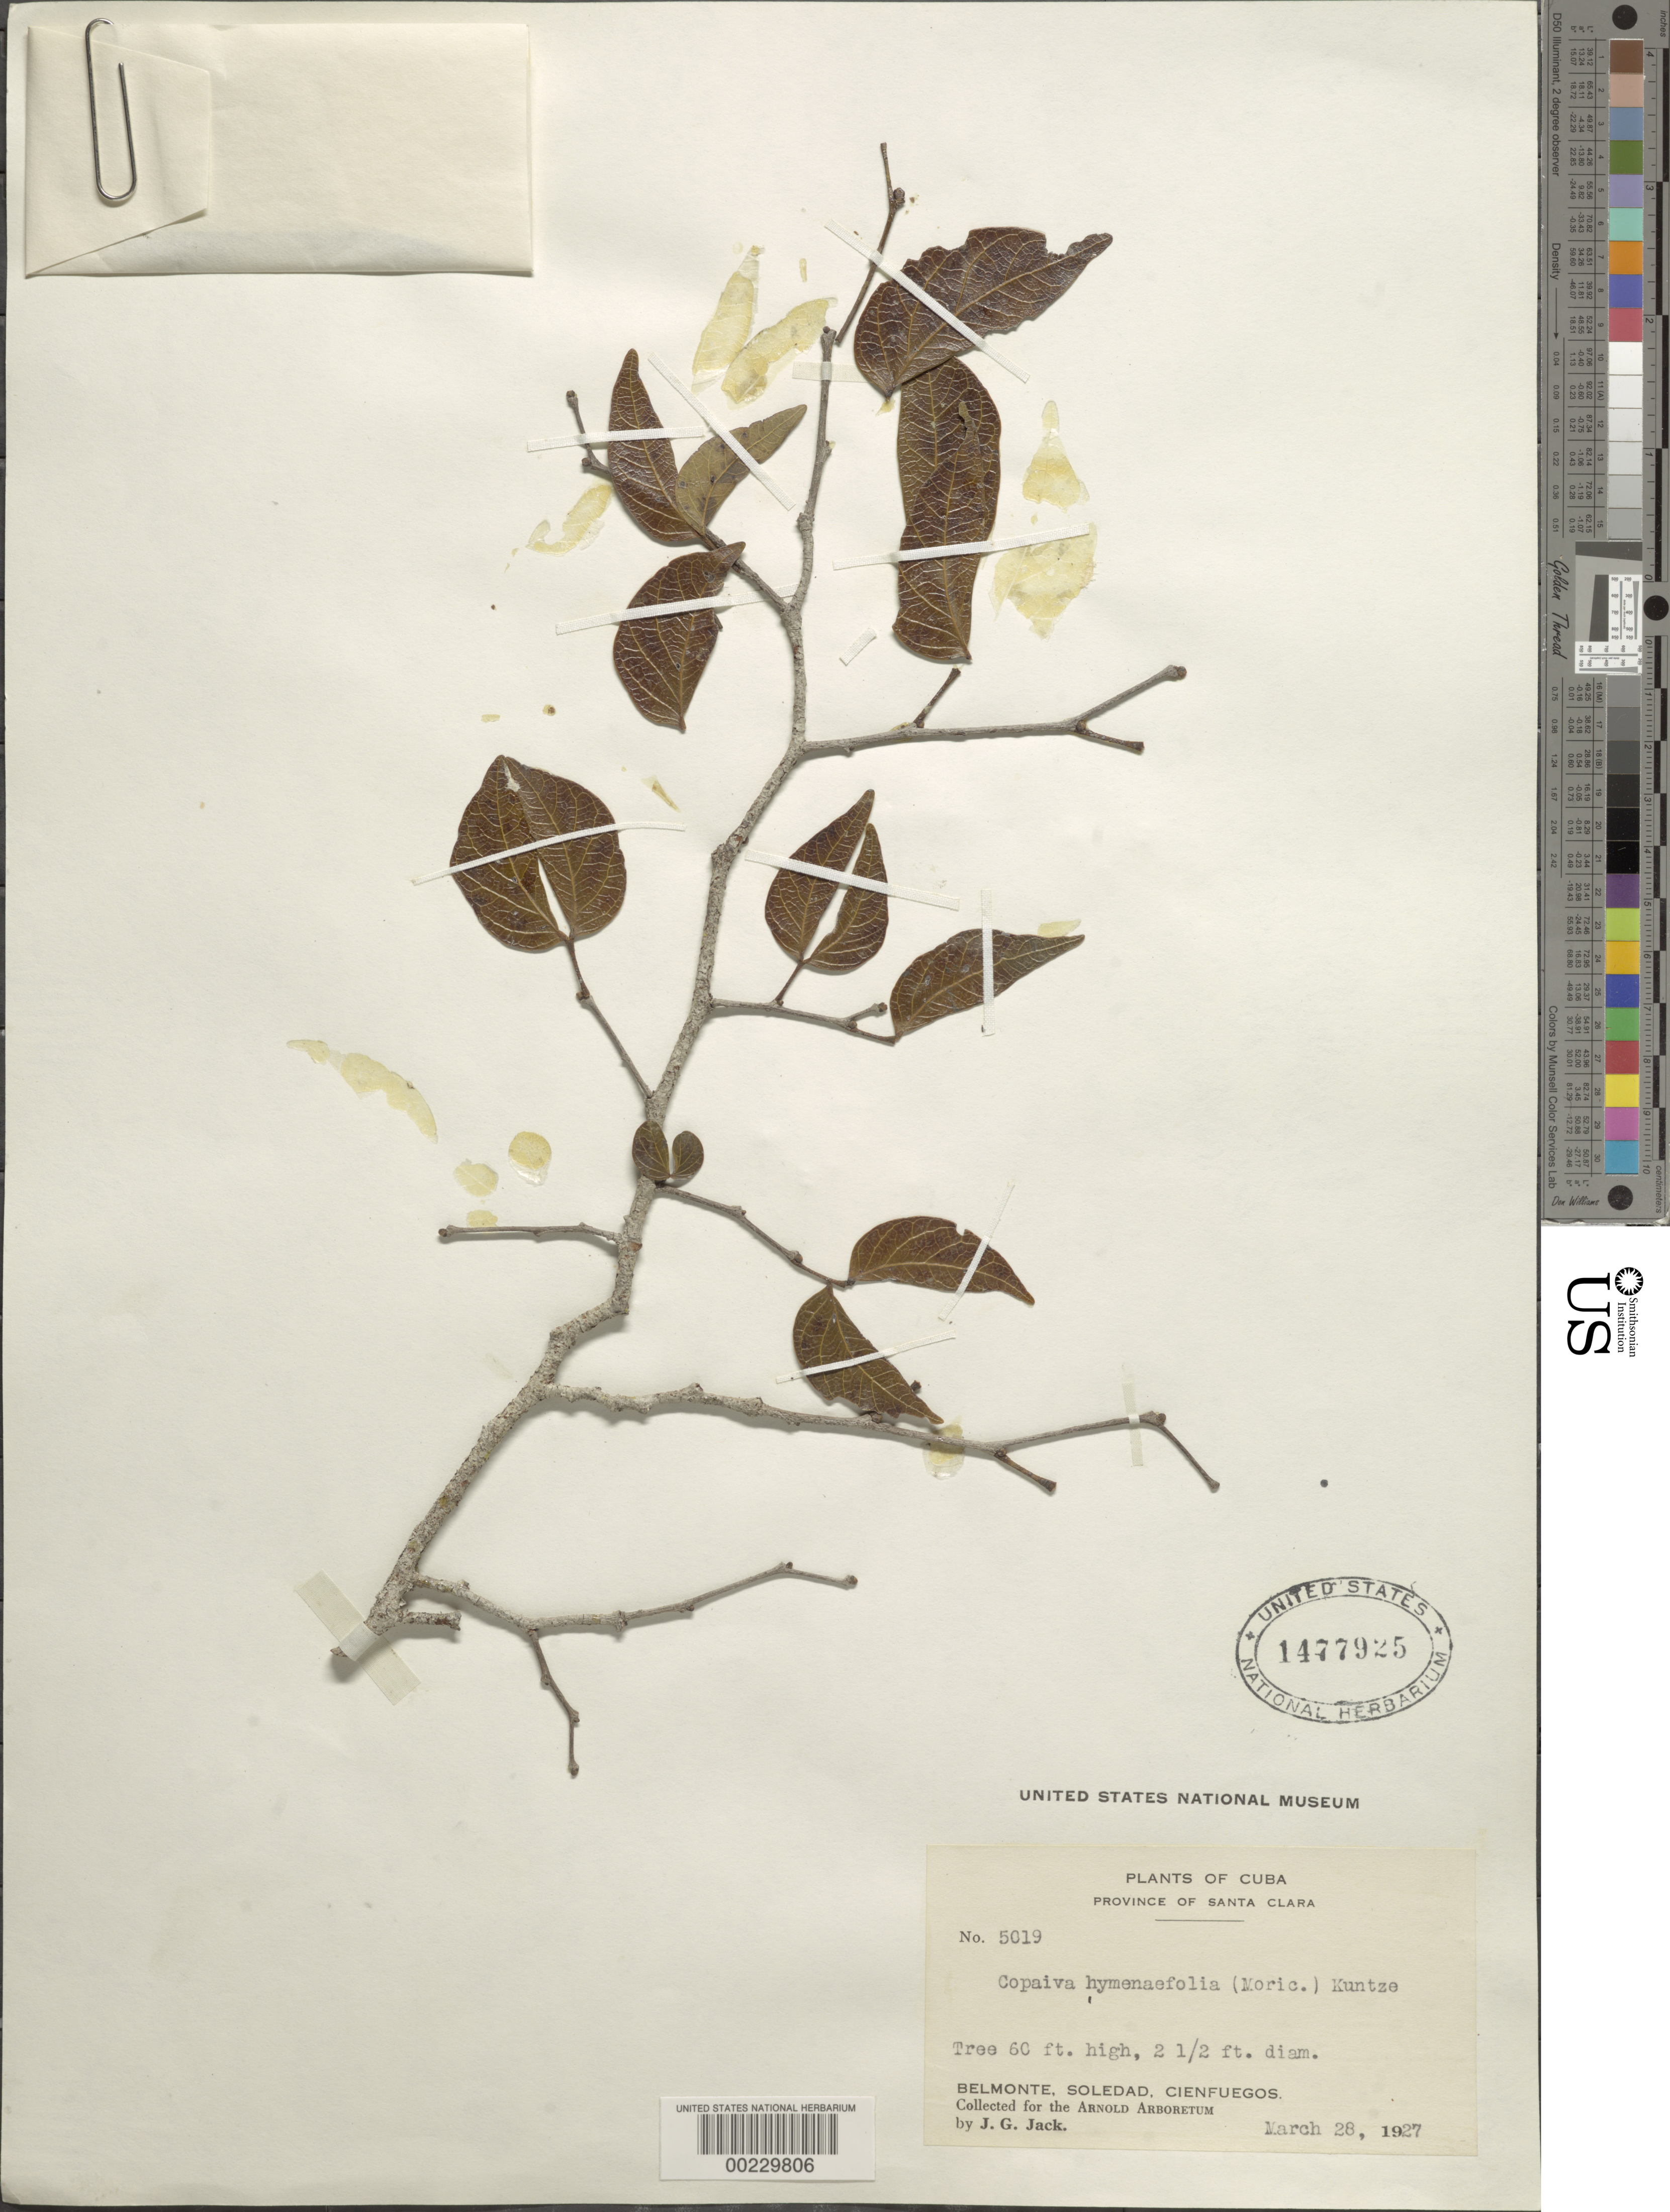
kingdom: Plantae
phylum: Tracheophyta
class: Magnoliopsida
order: Fabales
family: Fabaceae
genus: Copaifera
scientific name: Copaifera hymenaeifolia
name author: Moric.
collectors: J. G. Jack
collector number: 5019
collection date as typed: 28 Mar 1927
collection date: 1927-03-28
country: Cuba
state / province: Las Villas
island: Greater Antilles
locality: Belmonte, soledad, cienfuegos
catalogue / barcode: US 1477925